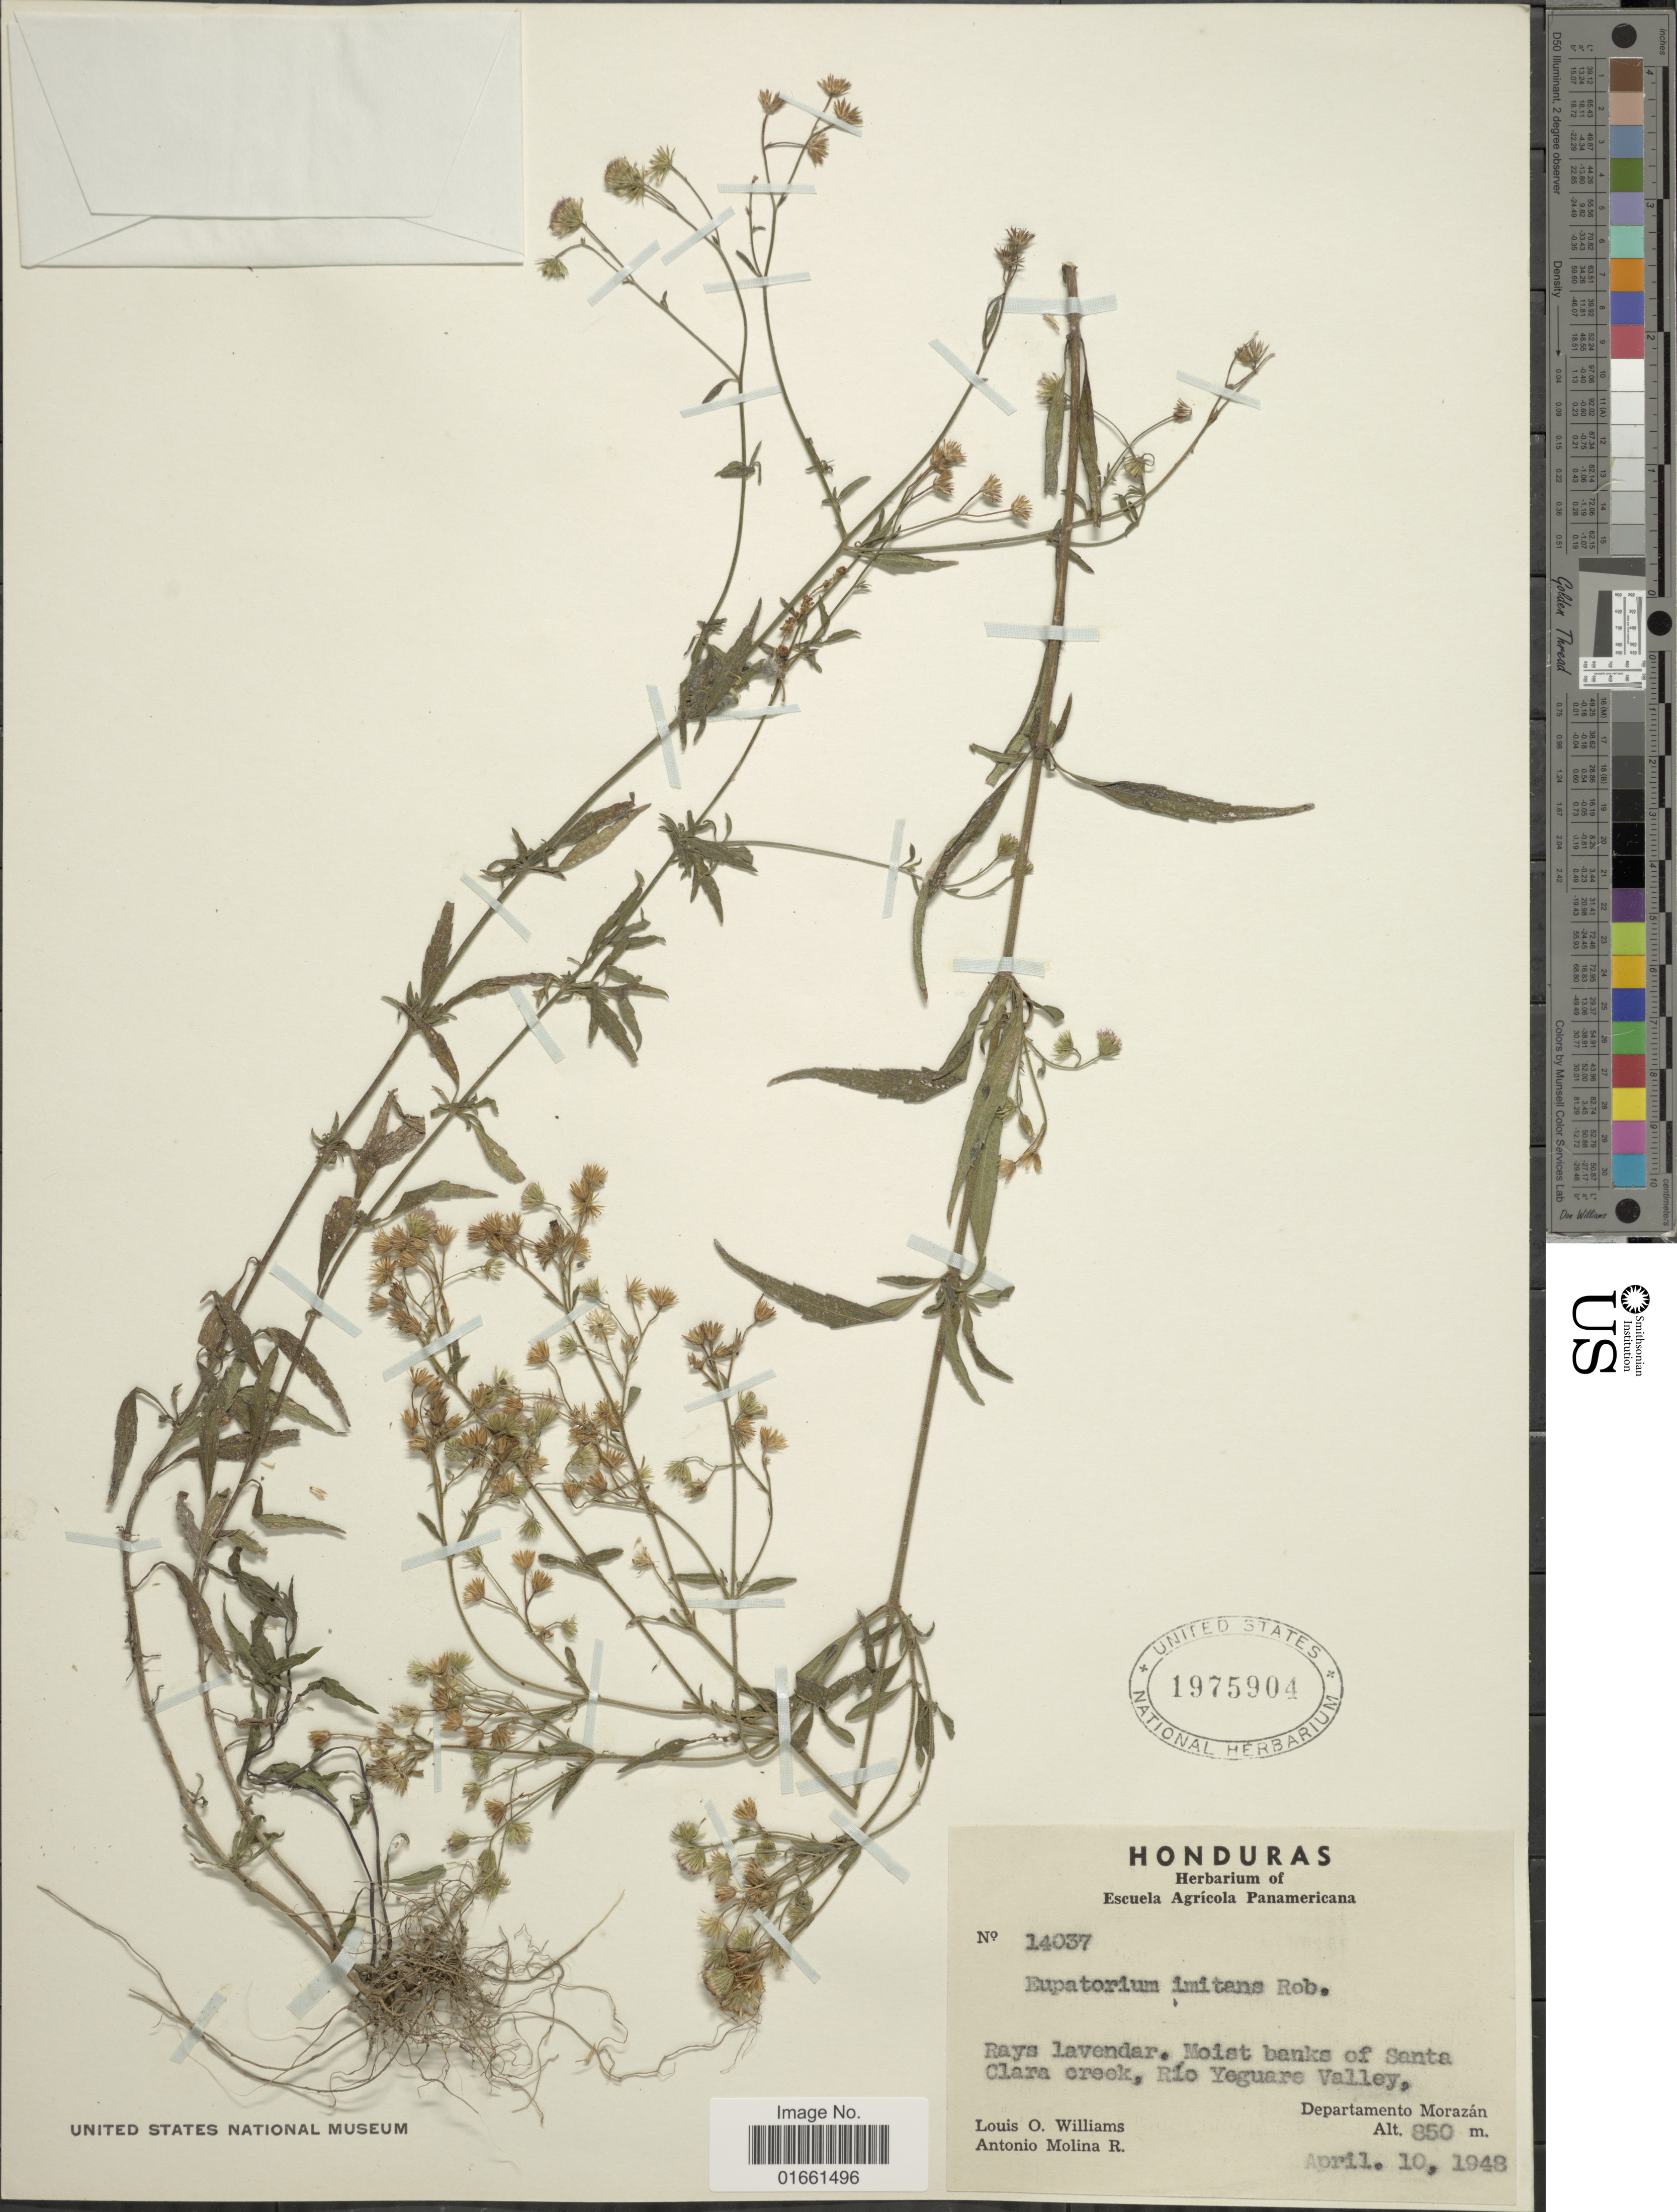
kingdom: Plantae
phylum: Tracheophyta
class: Magnoliopsida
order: Asterales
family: Asteraceae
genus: Fleischmannia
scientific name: Fleischmannia imitans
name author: (B.L. Rob.) R.M. King & H. Rob.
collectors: L. O. Williams & A. Molina R.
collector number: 14037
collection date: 1948-04-10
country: Honduras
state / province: Fco. Morazán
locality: Moist banks of Santa Clara creek, Rio Yeguare Valley, Departamento Morazan.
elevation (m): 850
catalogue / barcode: US 1975904